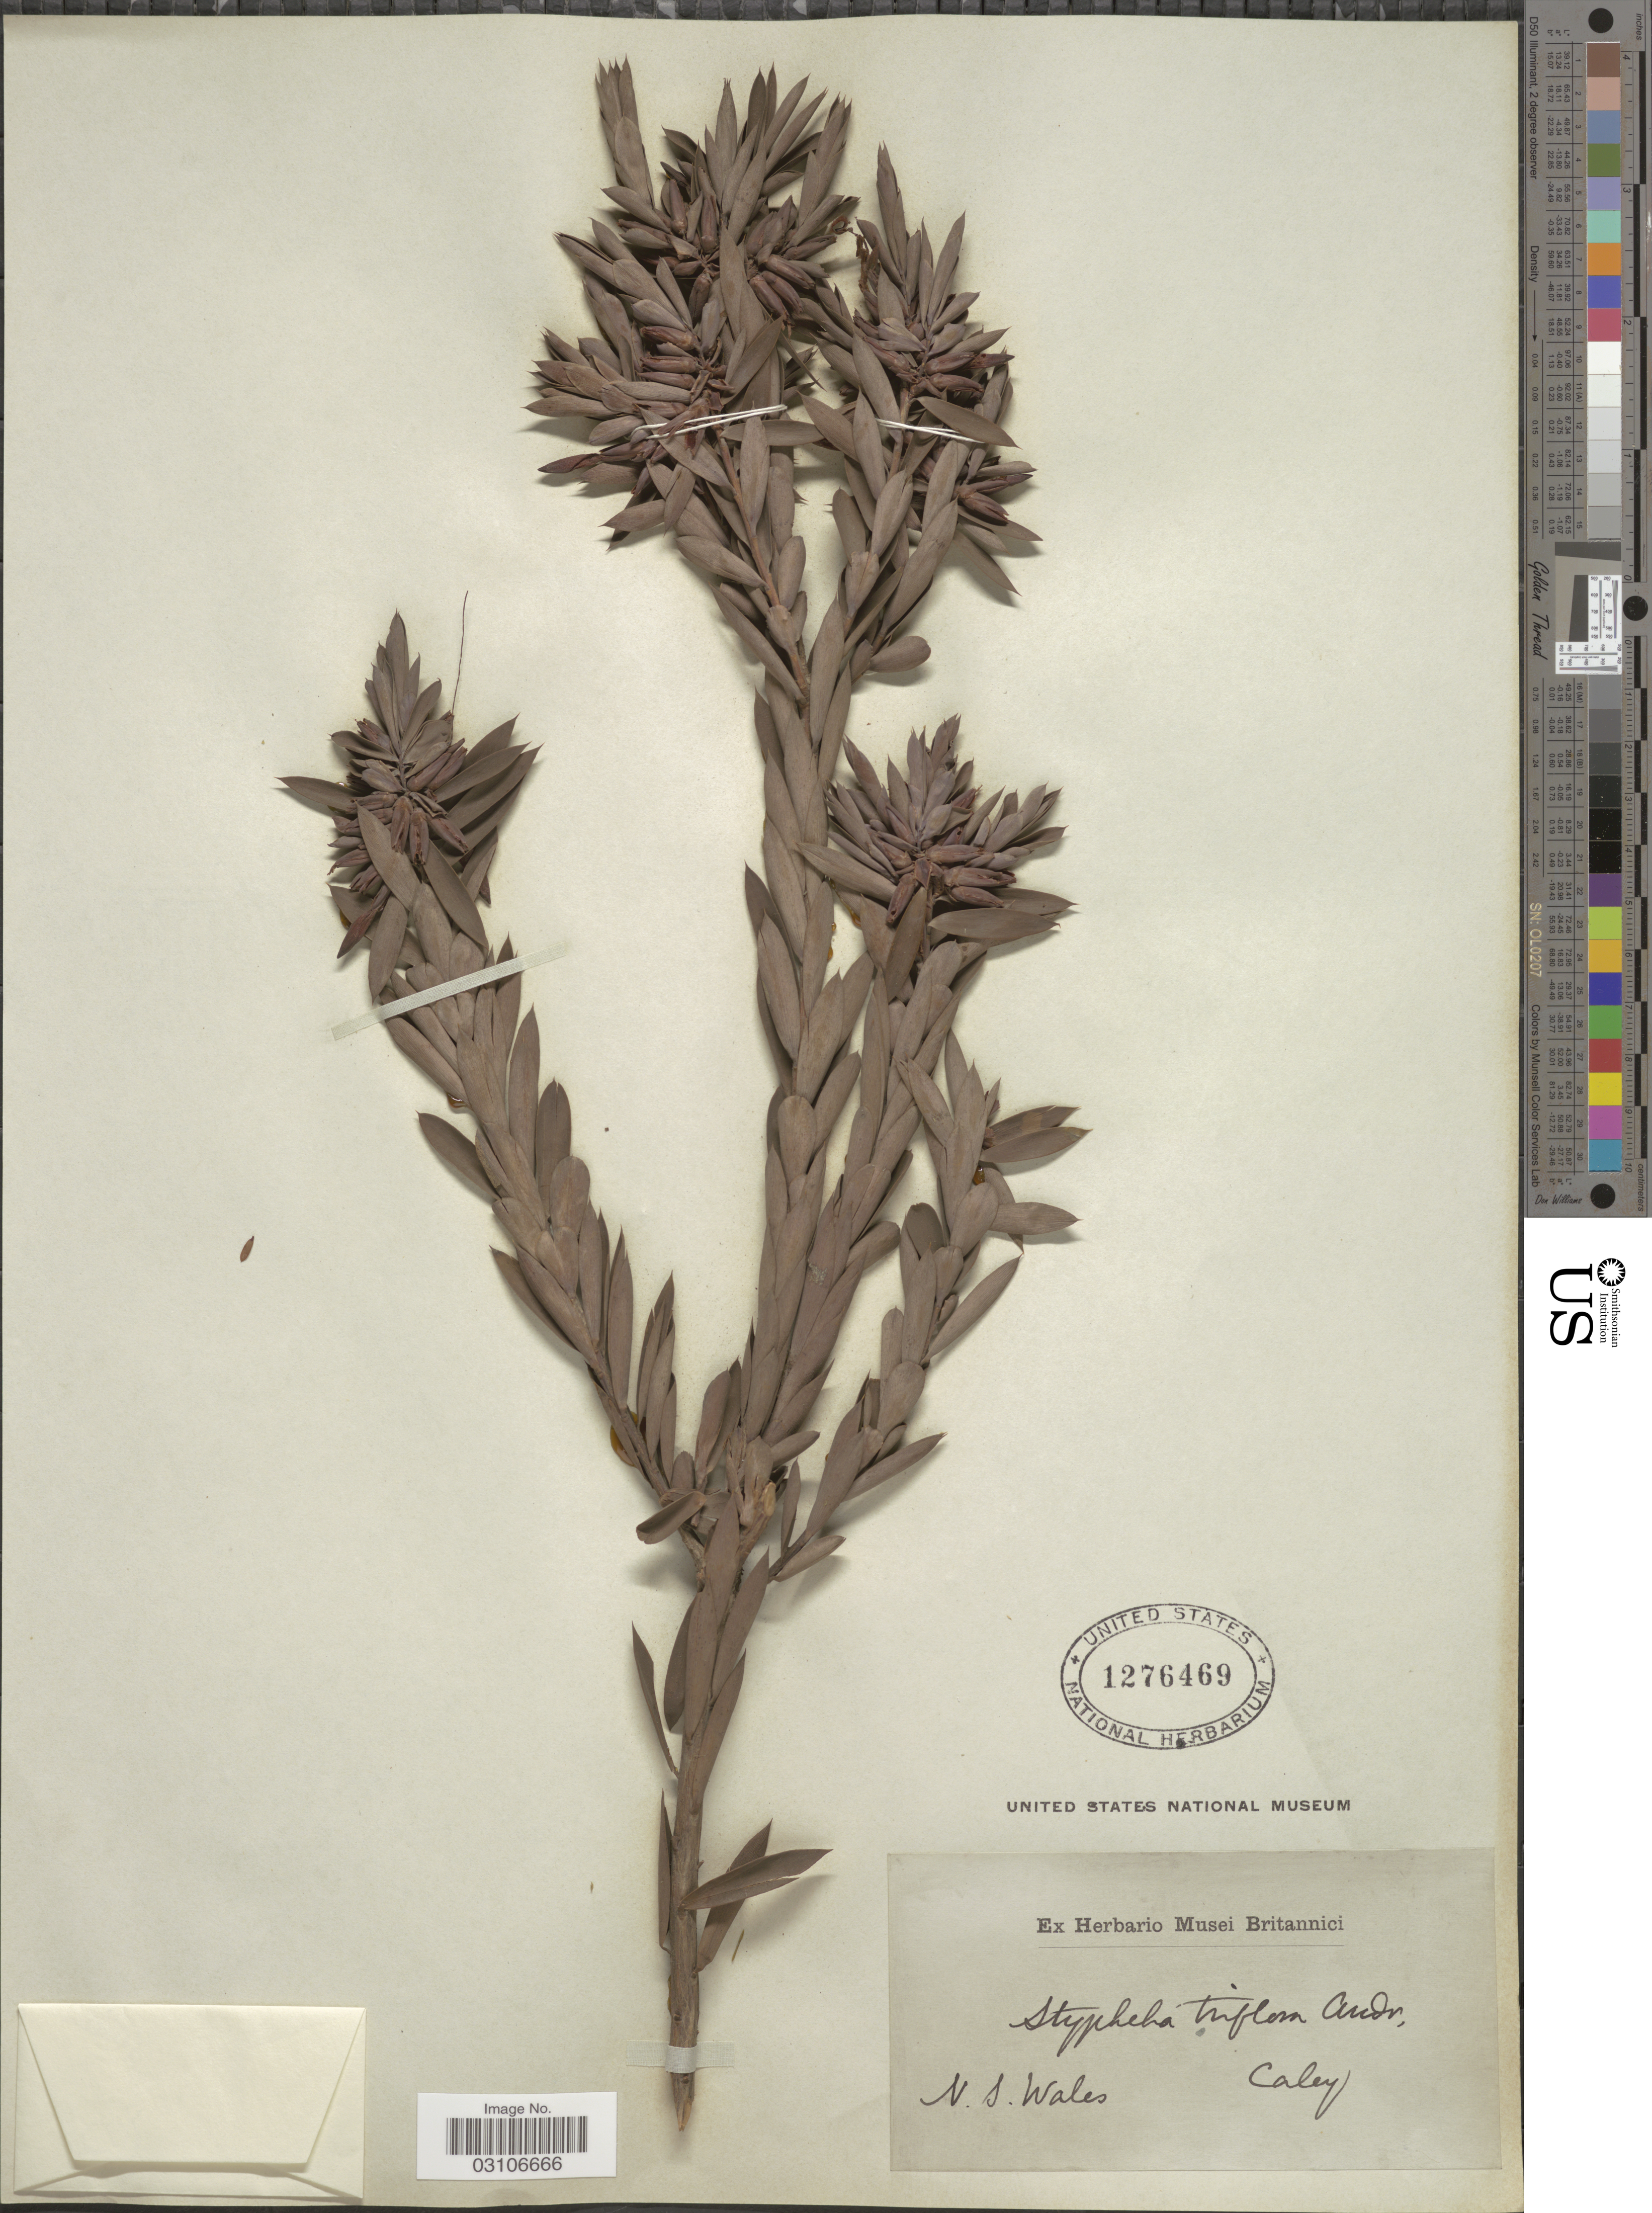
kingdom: Plantae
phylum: Tracheophyta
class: Magnoliopsida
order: Ericales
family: Ericaceae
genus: Styphelia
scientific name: Styphelia triflora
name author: Andrews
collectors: -. Caley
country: Australia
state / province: New South Wales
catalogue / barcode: US 1276469